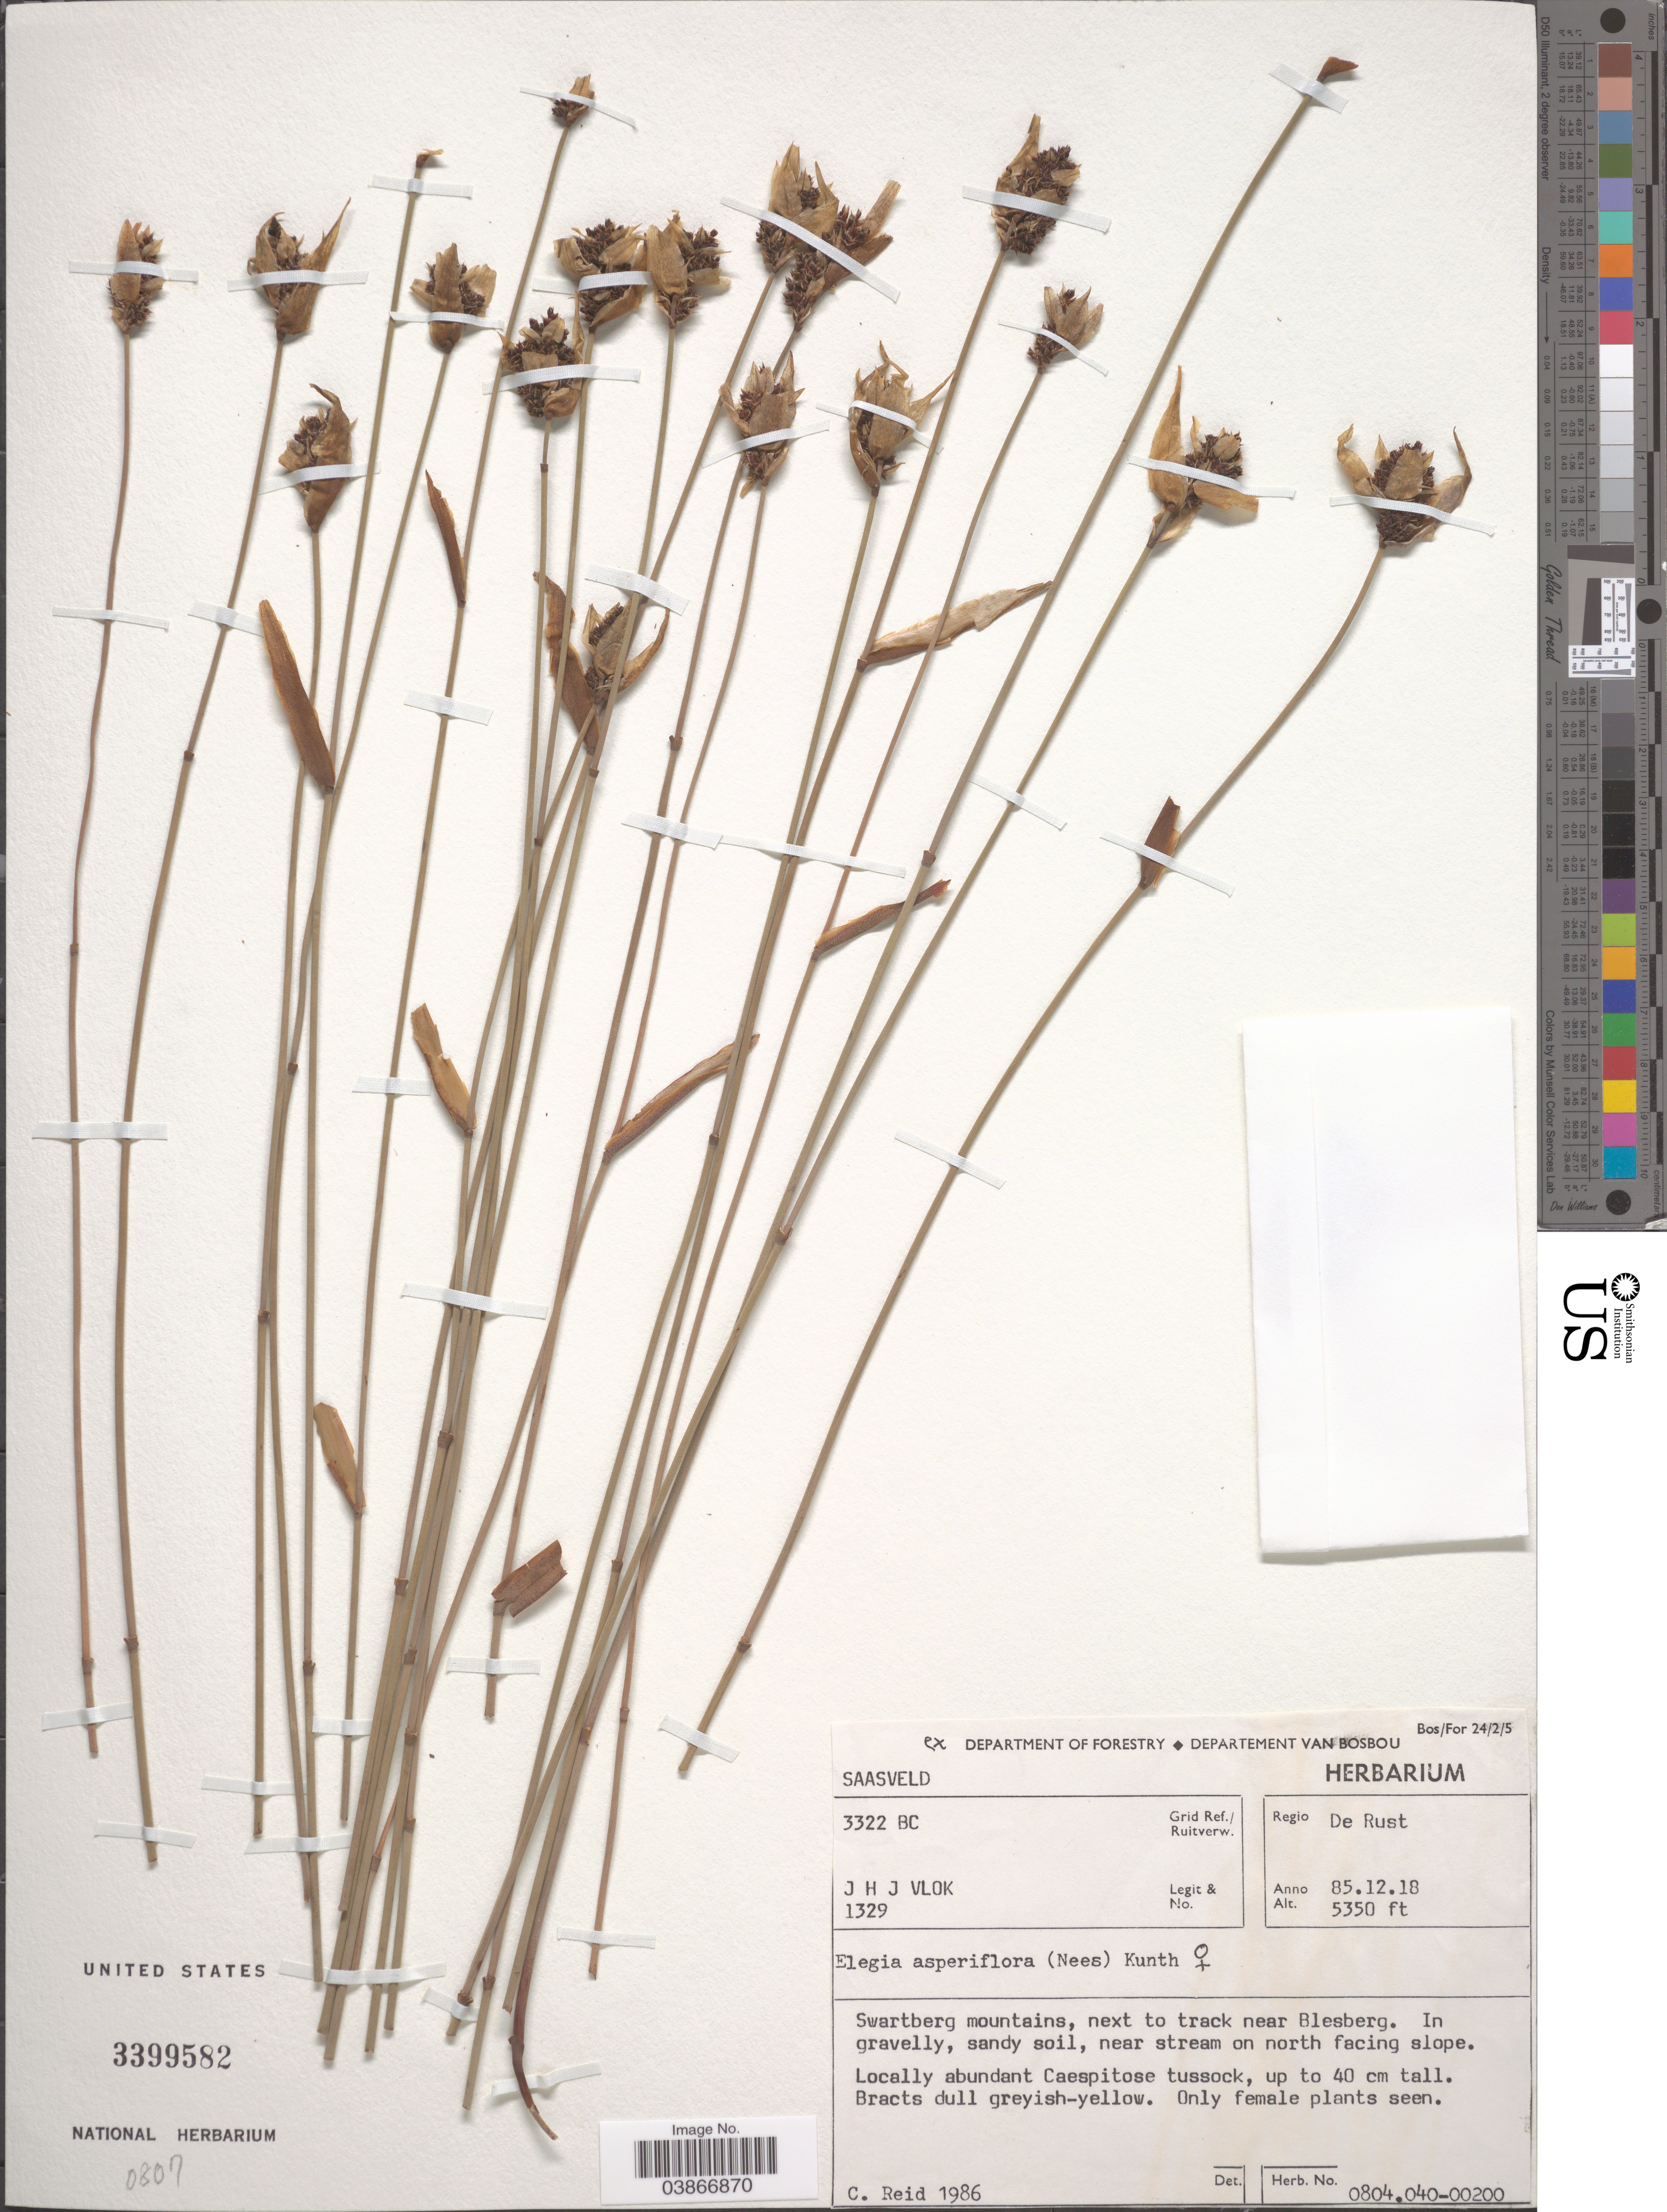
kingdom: Plantae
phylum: Tracheophyta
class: Liliopsida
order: Poales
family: Restionaceae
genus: Elegia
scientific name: Elegia asperiflora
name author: (Nees) Kunth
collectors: J. H. J. Vlok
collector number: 1329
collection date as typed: Transcribed d/m/y: 18/12/85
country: South Africa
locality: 3322 BC. Grid Ref./Ruitverw. Regio De Rust. Swartberg mountains, next to track near Blesberg. Near stream on north facing slope.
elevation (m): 1631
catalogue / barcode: US 3399582